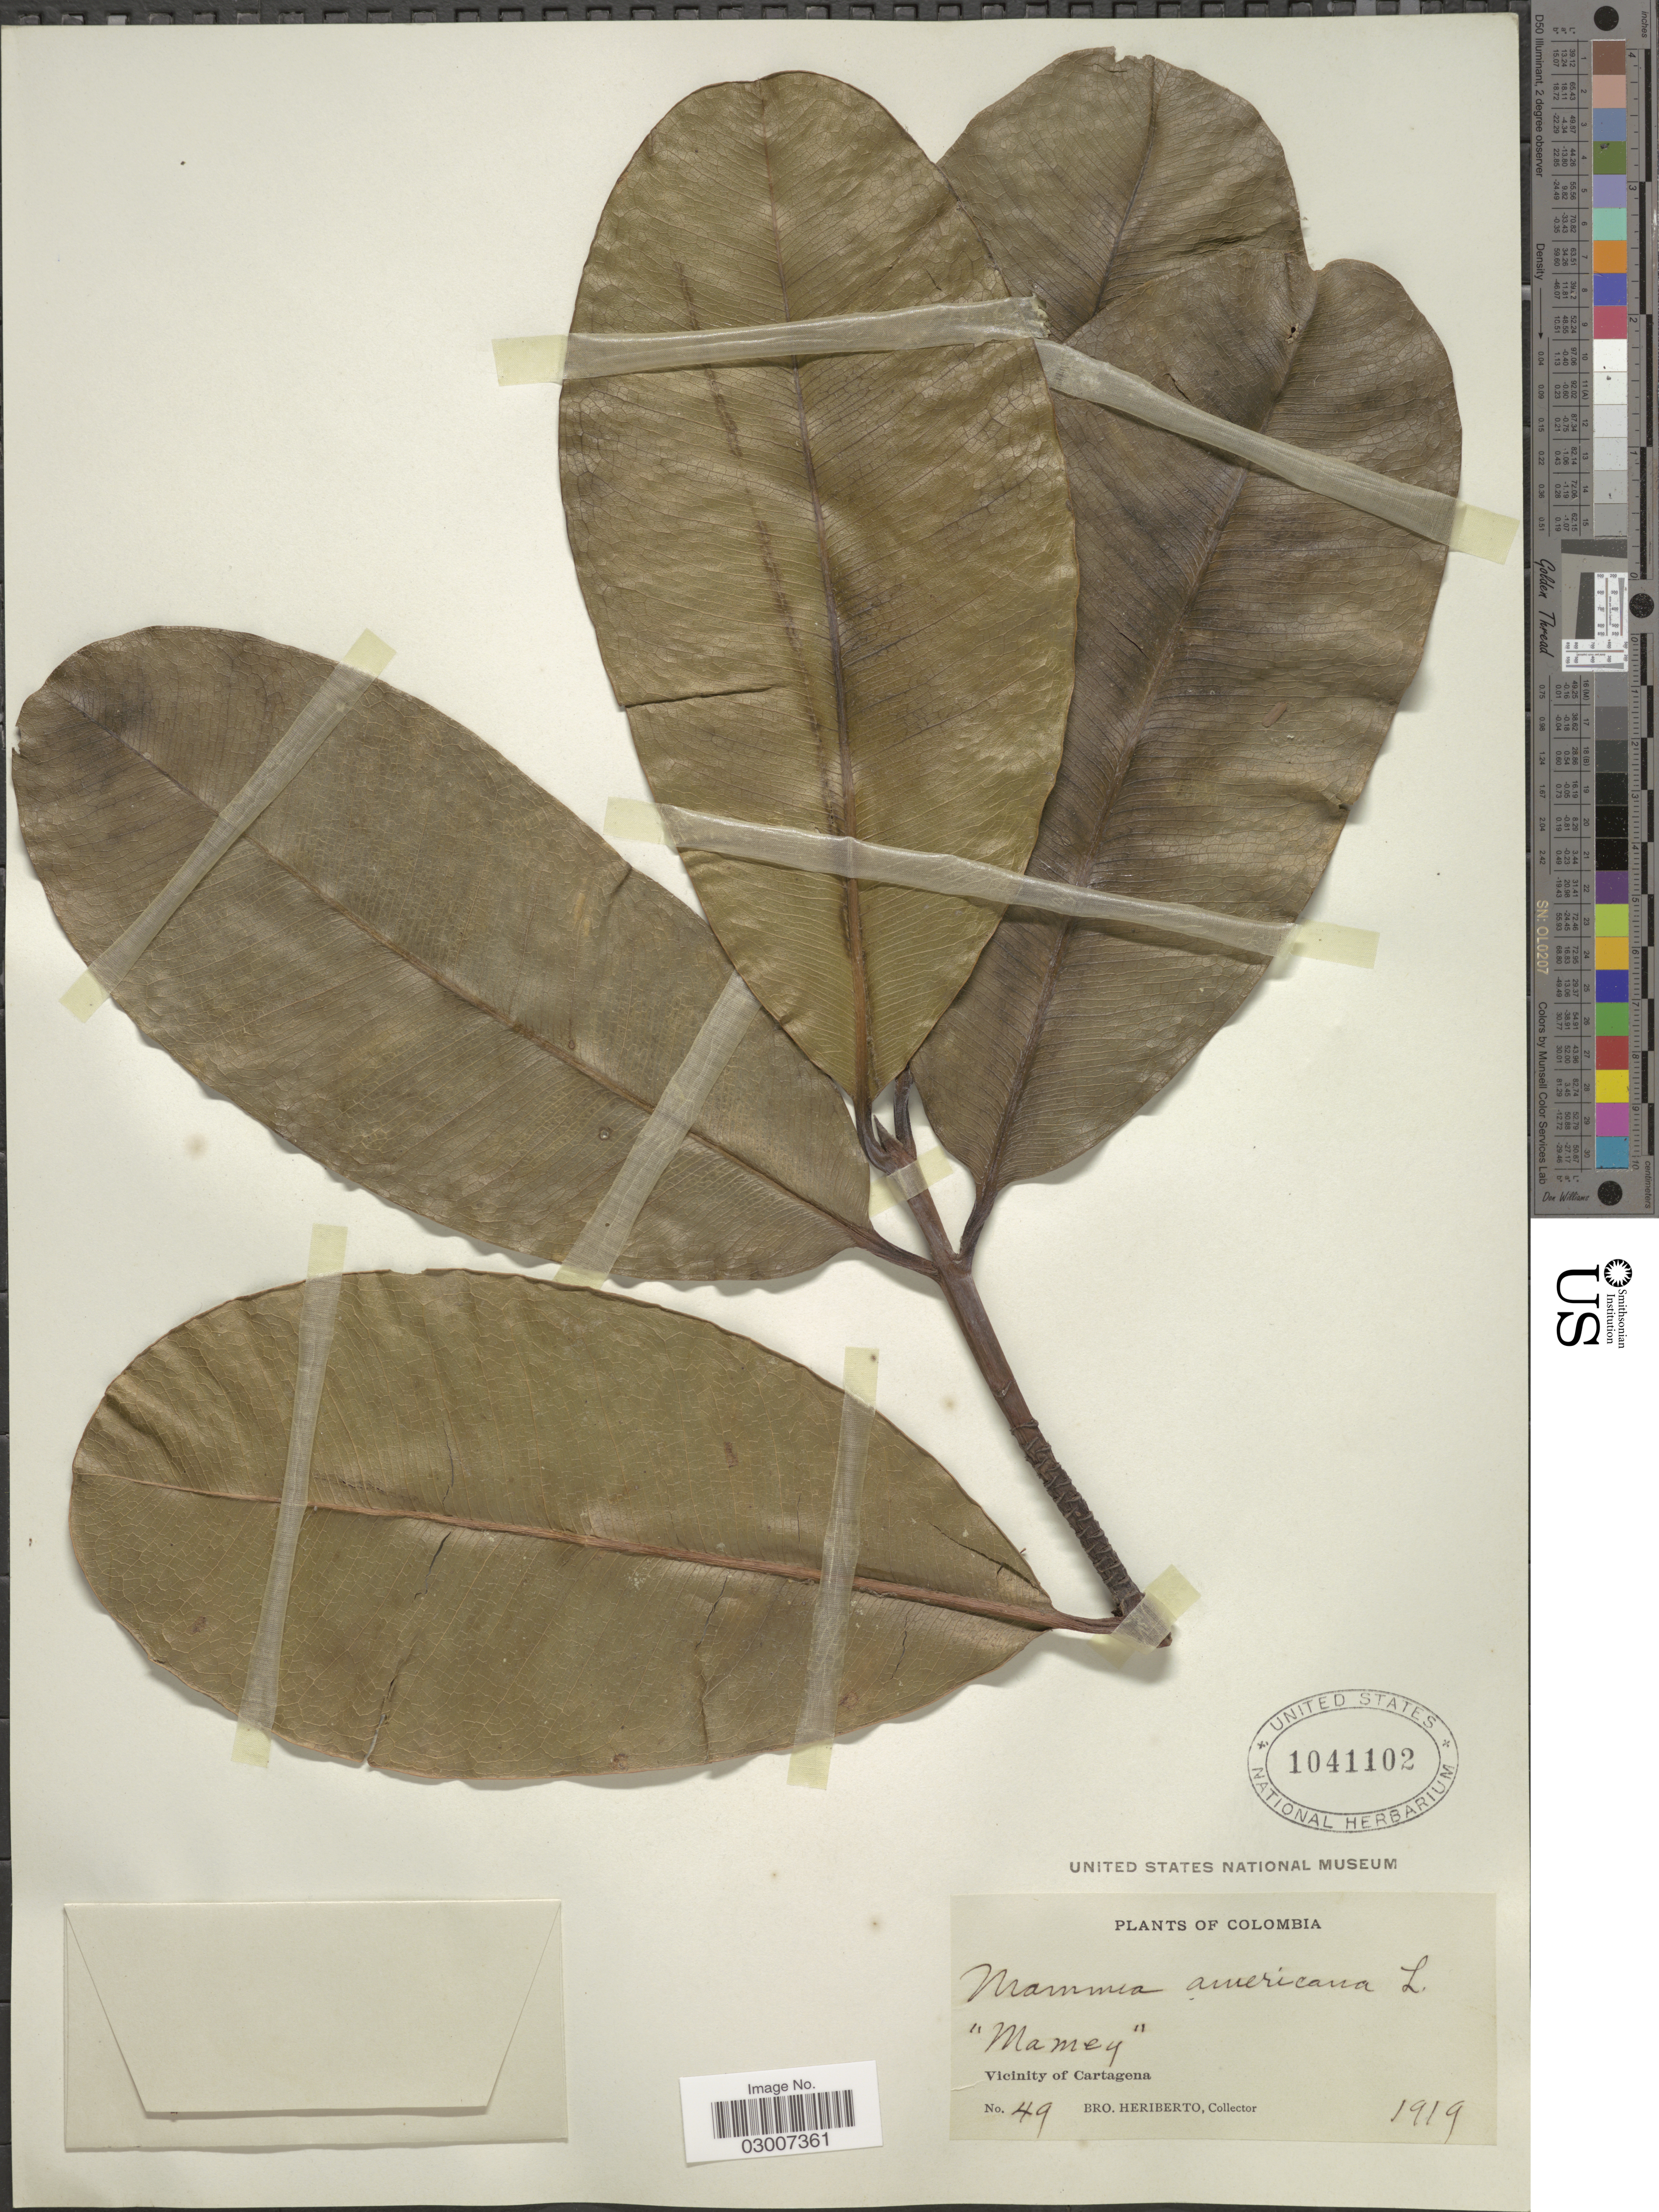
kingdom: Plantae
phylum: Tracheophyta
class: Magnoliopsida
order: Malpighiales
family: Calophyllaceae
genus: Mammea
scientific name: Mammea americana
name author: L.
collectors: B. Heriberto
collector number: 49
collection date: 1919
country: Colombia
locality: Vicinity of Cartagena.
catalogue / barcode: US 1041102